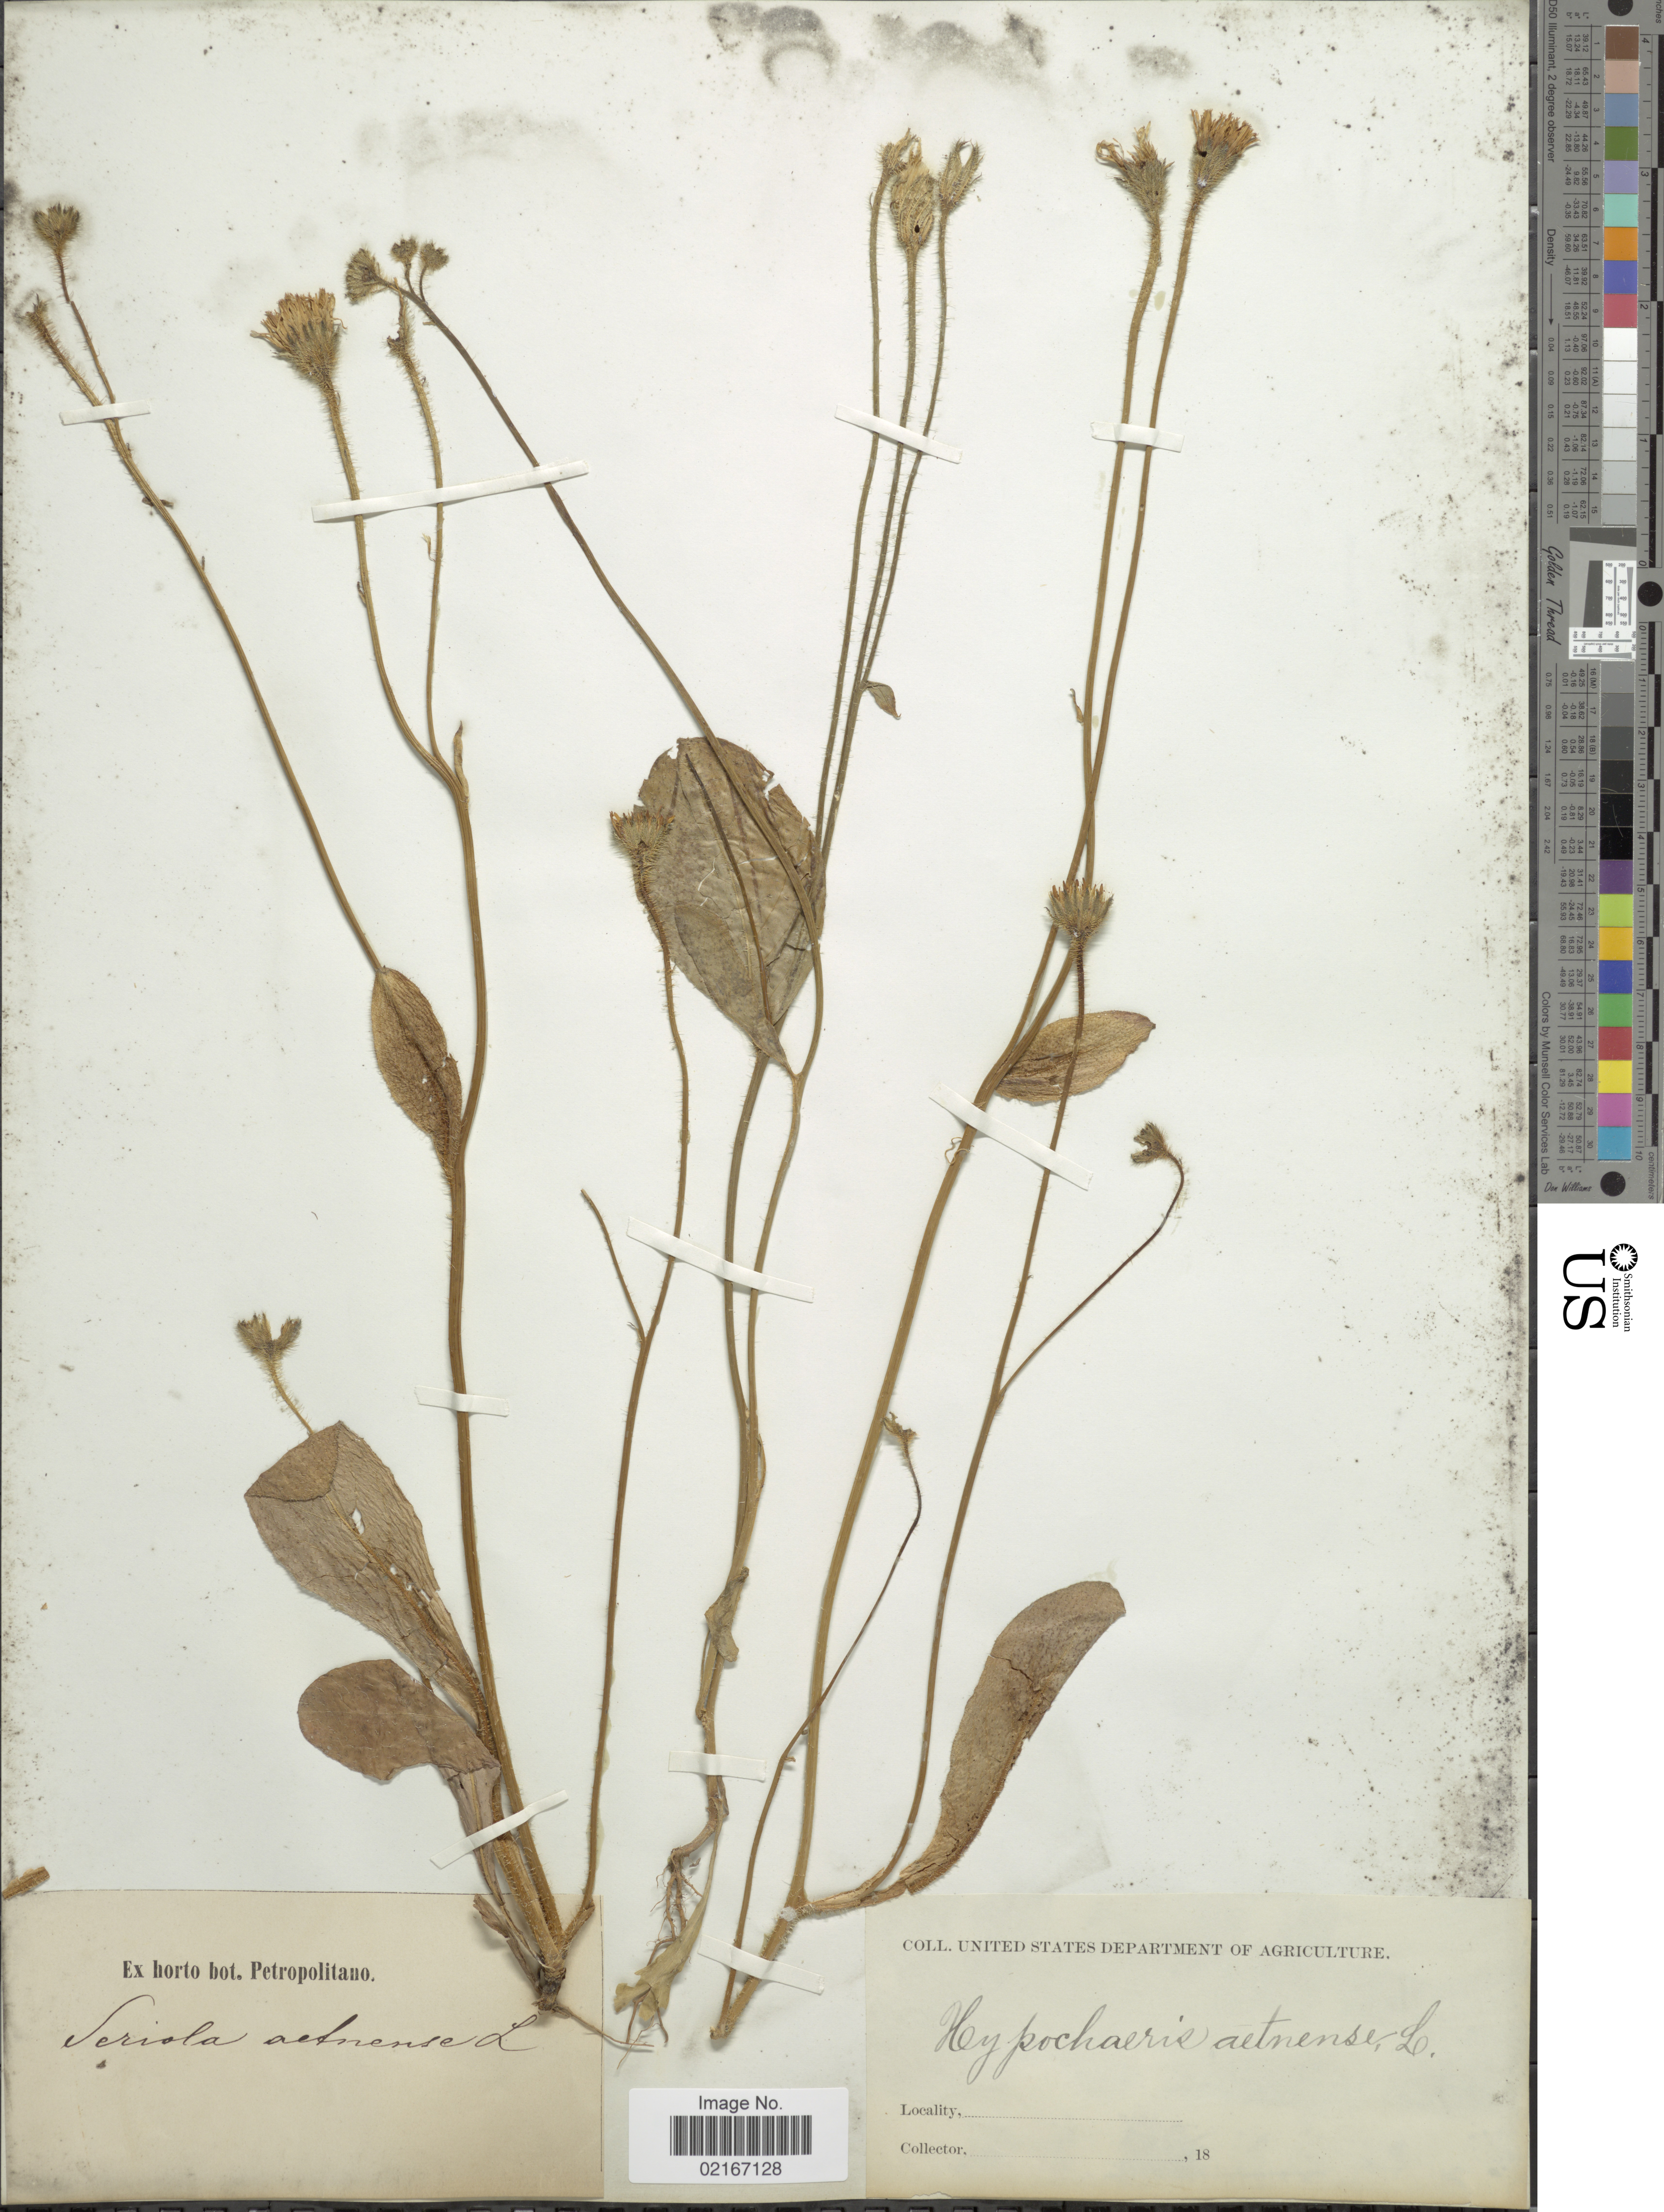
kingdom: Plantae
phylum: Tracheophyta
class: Magnoliopsida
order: Asterales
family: Asteraceae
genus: Hypochaeris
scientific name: Hypochaeris achyrophorus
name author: L.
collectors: ex Herb. Horti Bot. Petropolitani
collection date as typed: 18